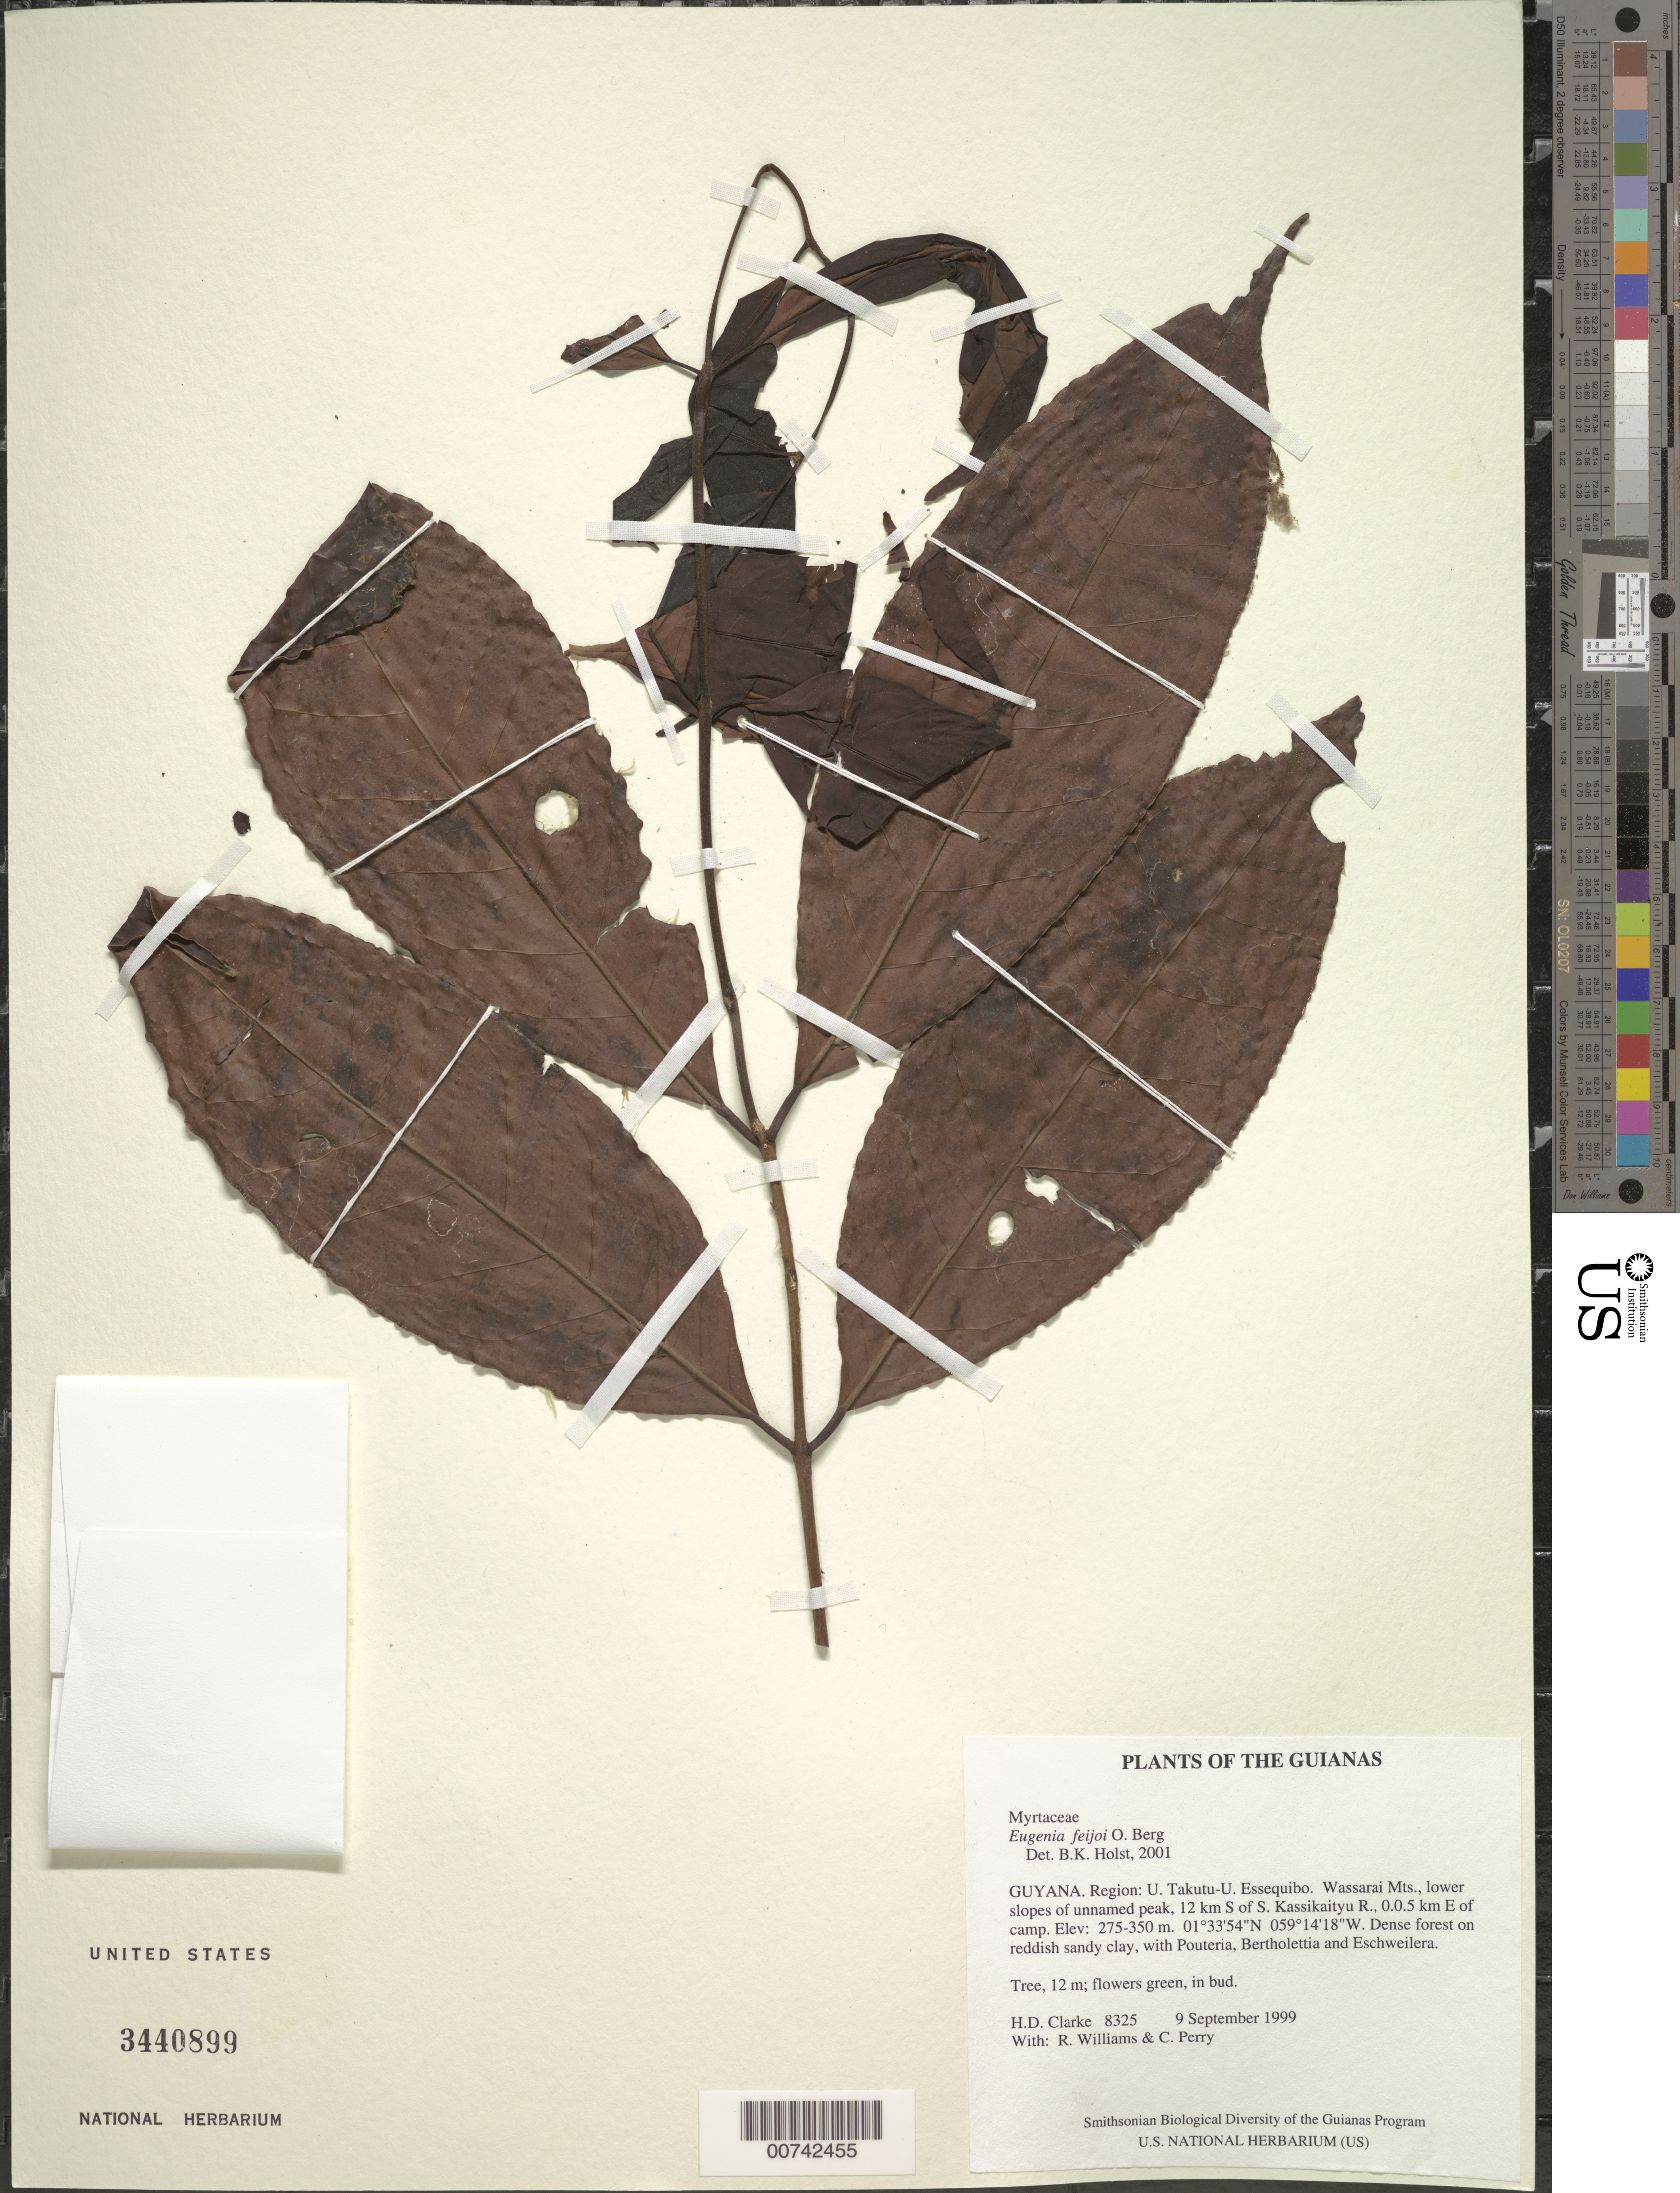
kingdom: Plantae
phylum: Tracheophyta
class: Magnoliopsida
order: Myrtales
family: Myrtaceae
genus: Eugenia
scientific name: Eugenia moschata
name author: (Aubl.) Nied. ex Durand & B.D. Jacks.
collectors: H. D. Clarke, R. Williams & C. Perry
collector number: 8325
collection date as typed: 9 September 1999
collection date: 1999-09-09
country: Guyana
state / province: U. Takutu-U. Essequibo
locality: Wassarai Mts., lower slopes of unnamed peak, 12 km S of S. Kassikaityu R., 0.0.5 km E of camp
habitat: Dense forest on reddish sandy clay, with Pouteria, Bertholettia and Eschweilera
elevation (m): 275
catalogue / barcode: US 3440899